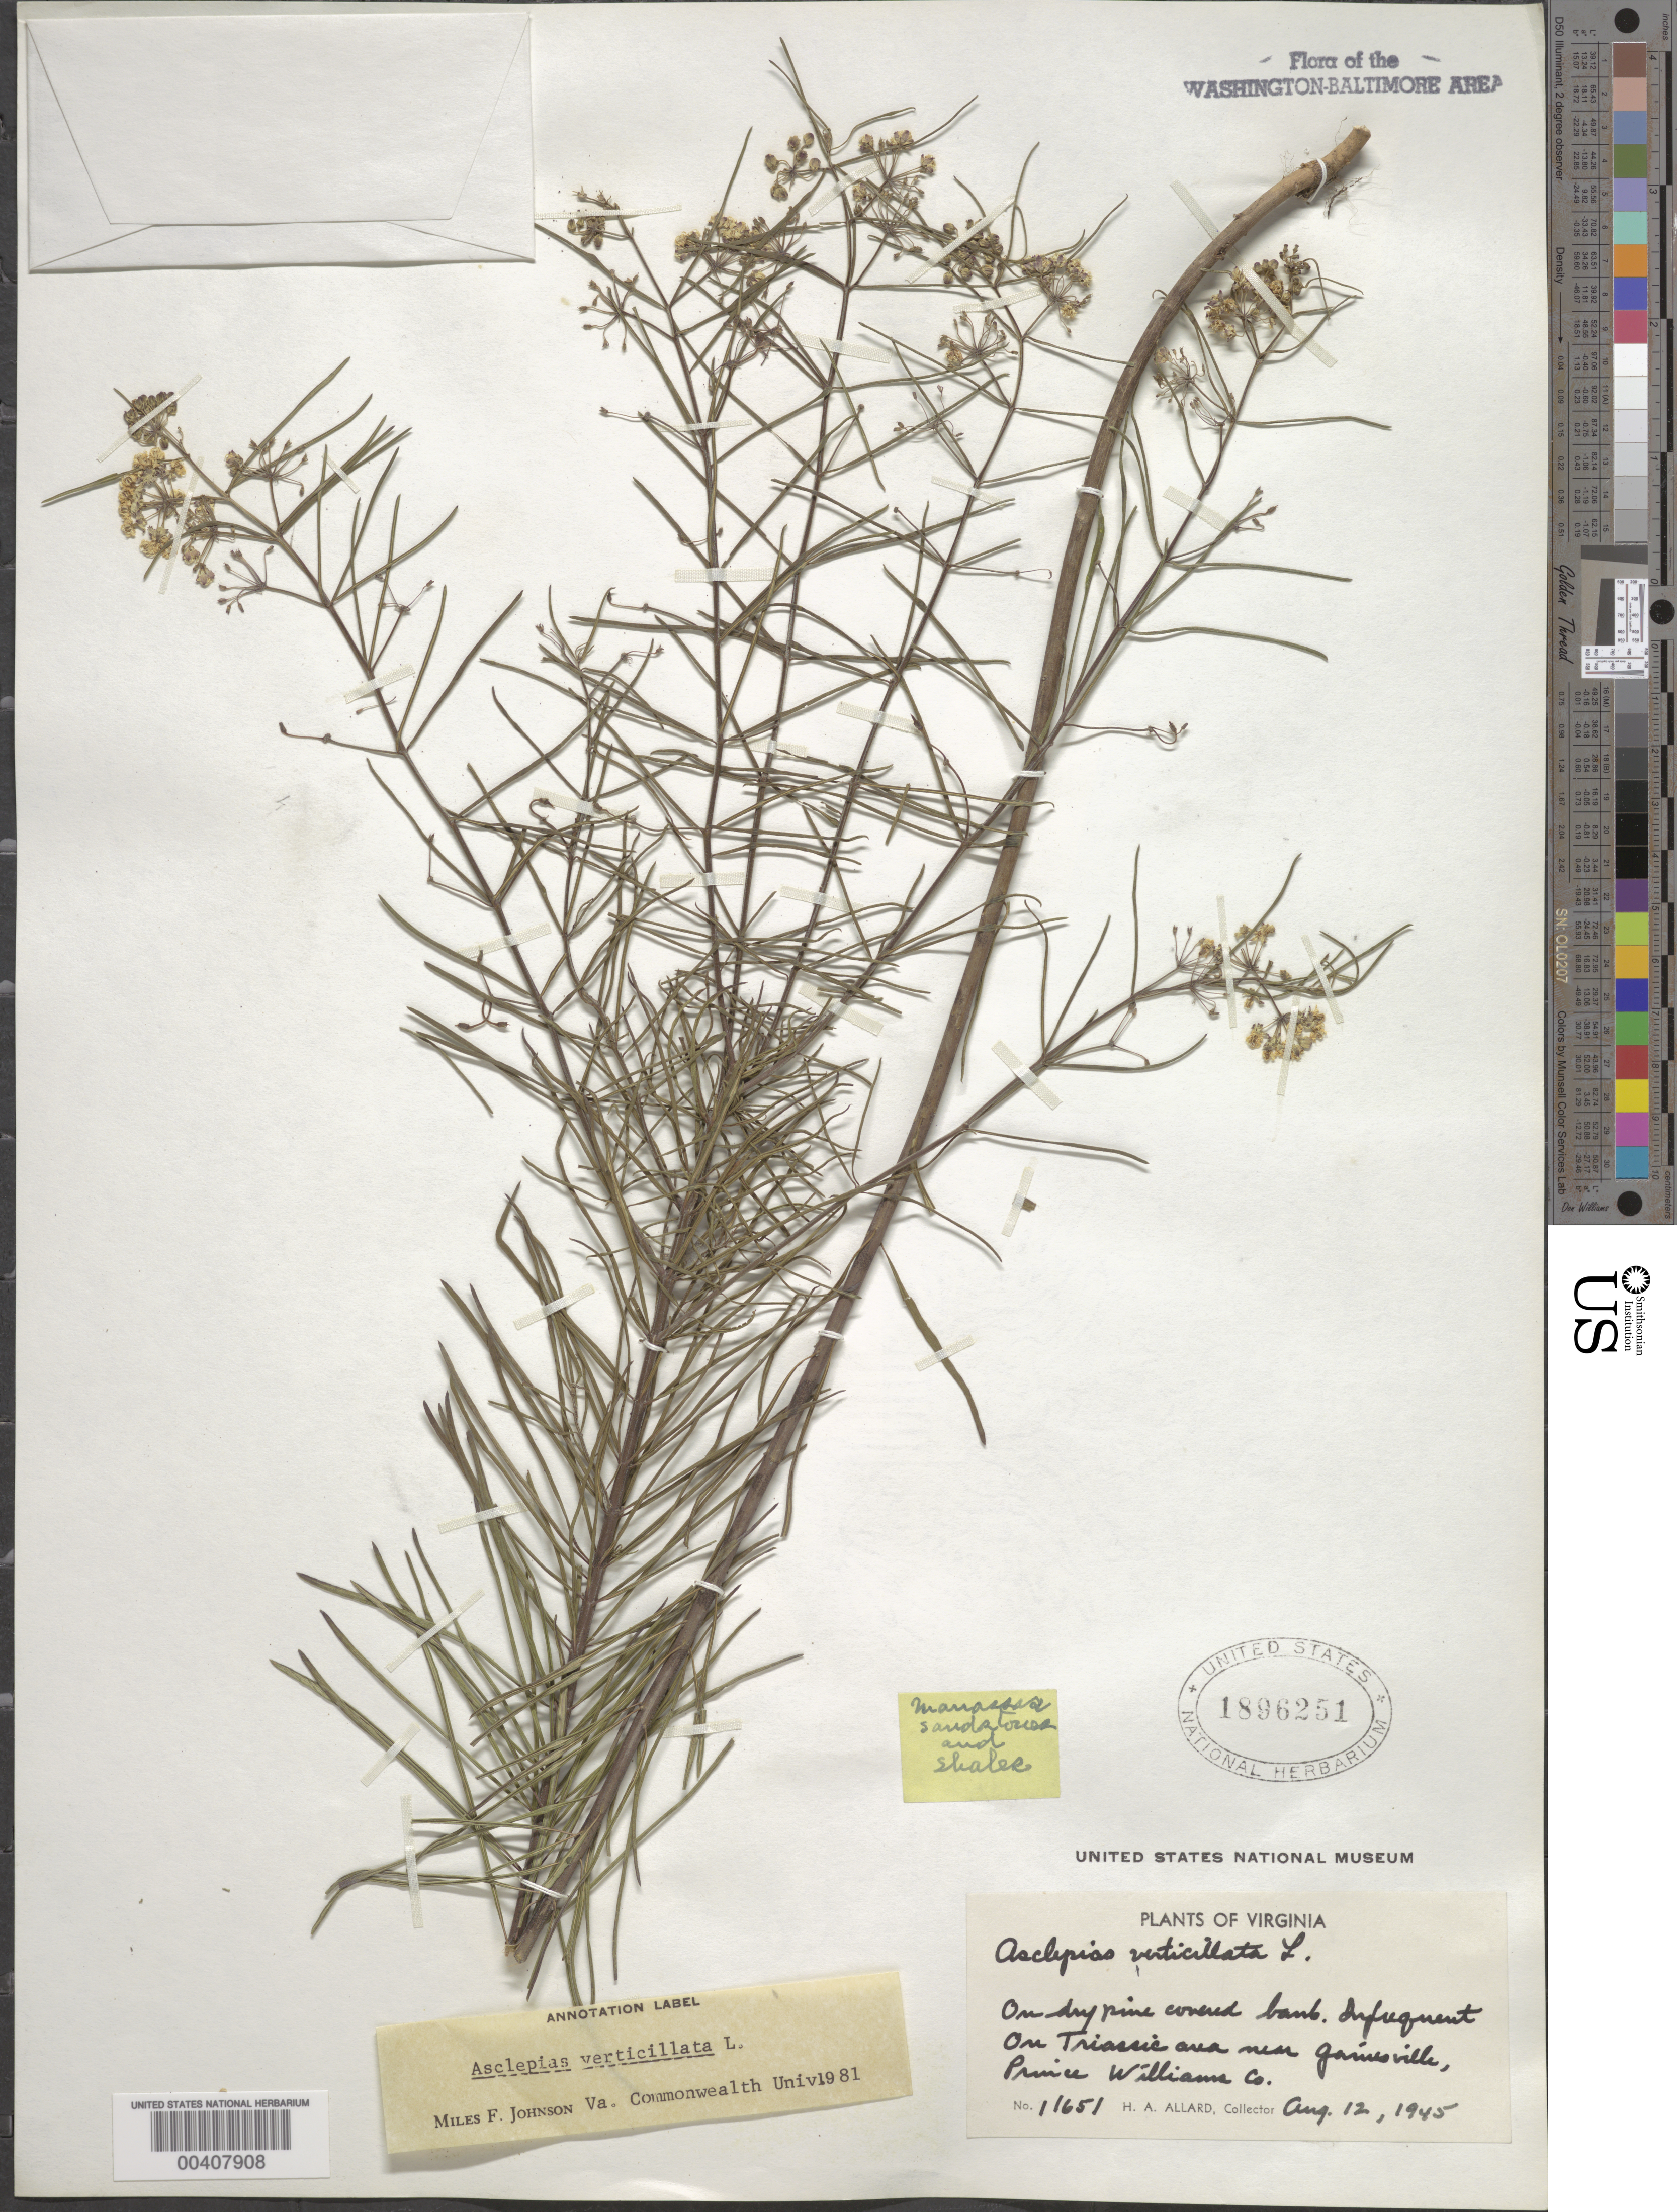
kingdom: Plantae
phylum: Tracheophyta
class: Magnoliopsida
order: Gentianales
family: Apocynaceae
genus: Asclepias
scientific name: Asclepias verticillata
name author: L.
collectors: H. A. Allard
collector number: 11651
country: United States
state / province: Virginia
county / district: Prince William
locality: Gainesville Area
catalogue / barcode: US 1896251